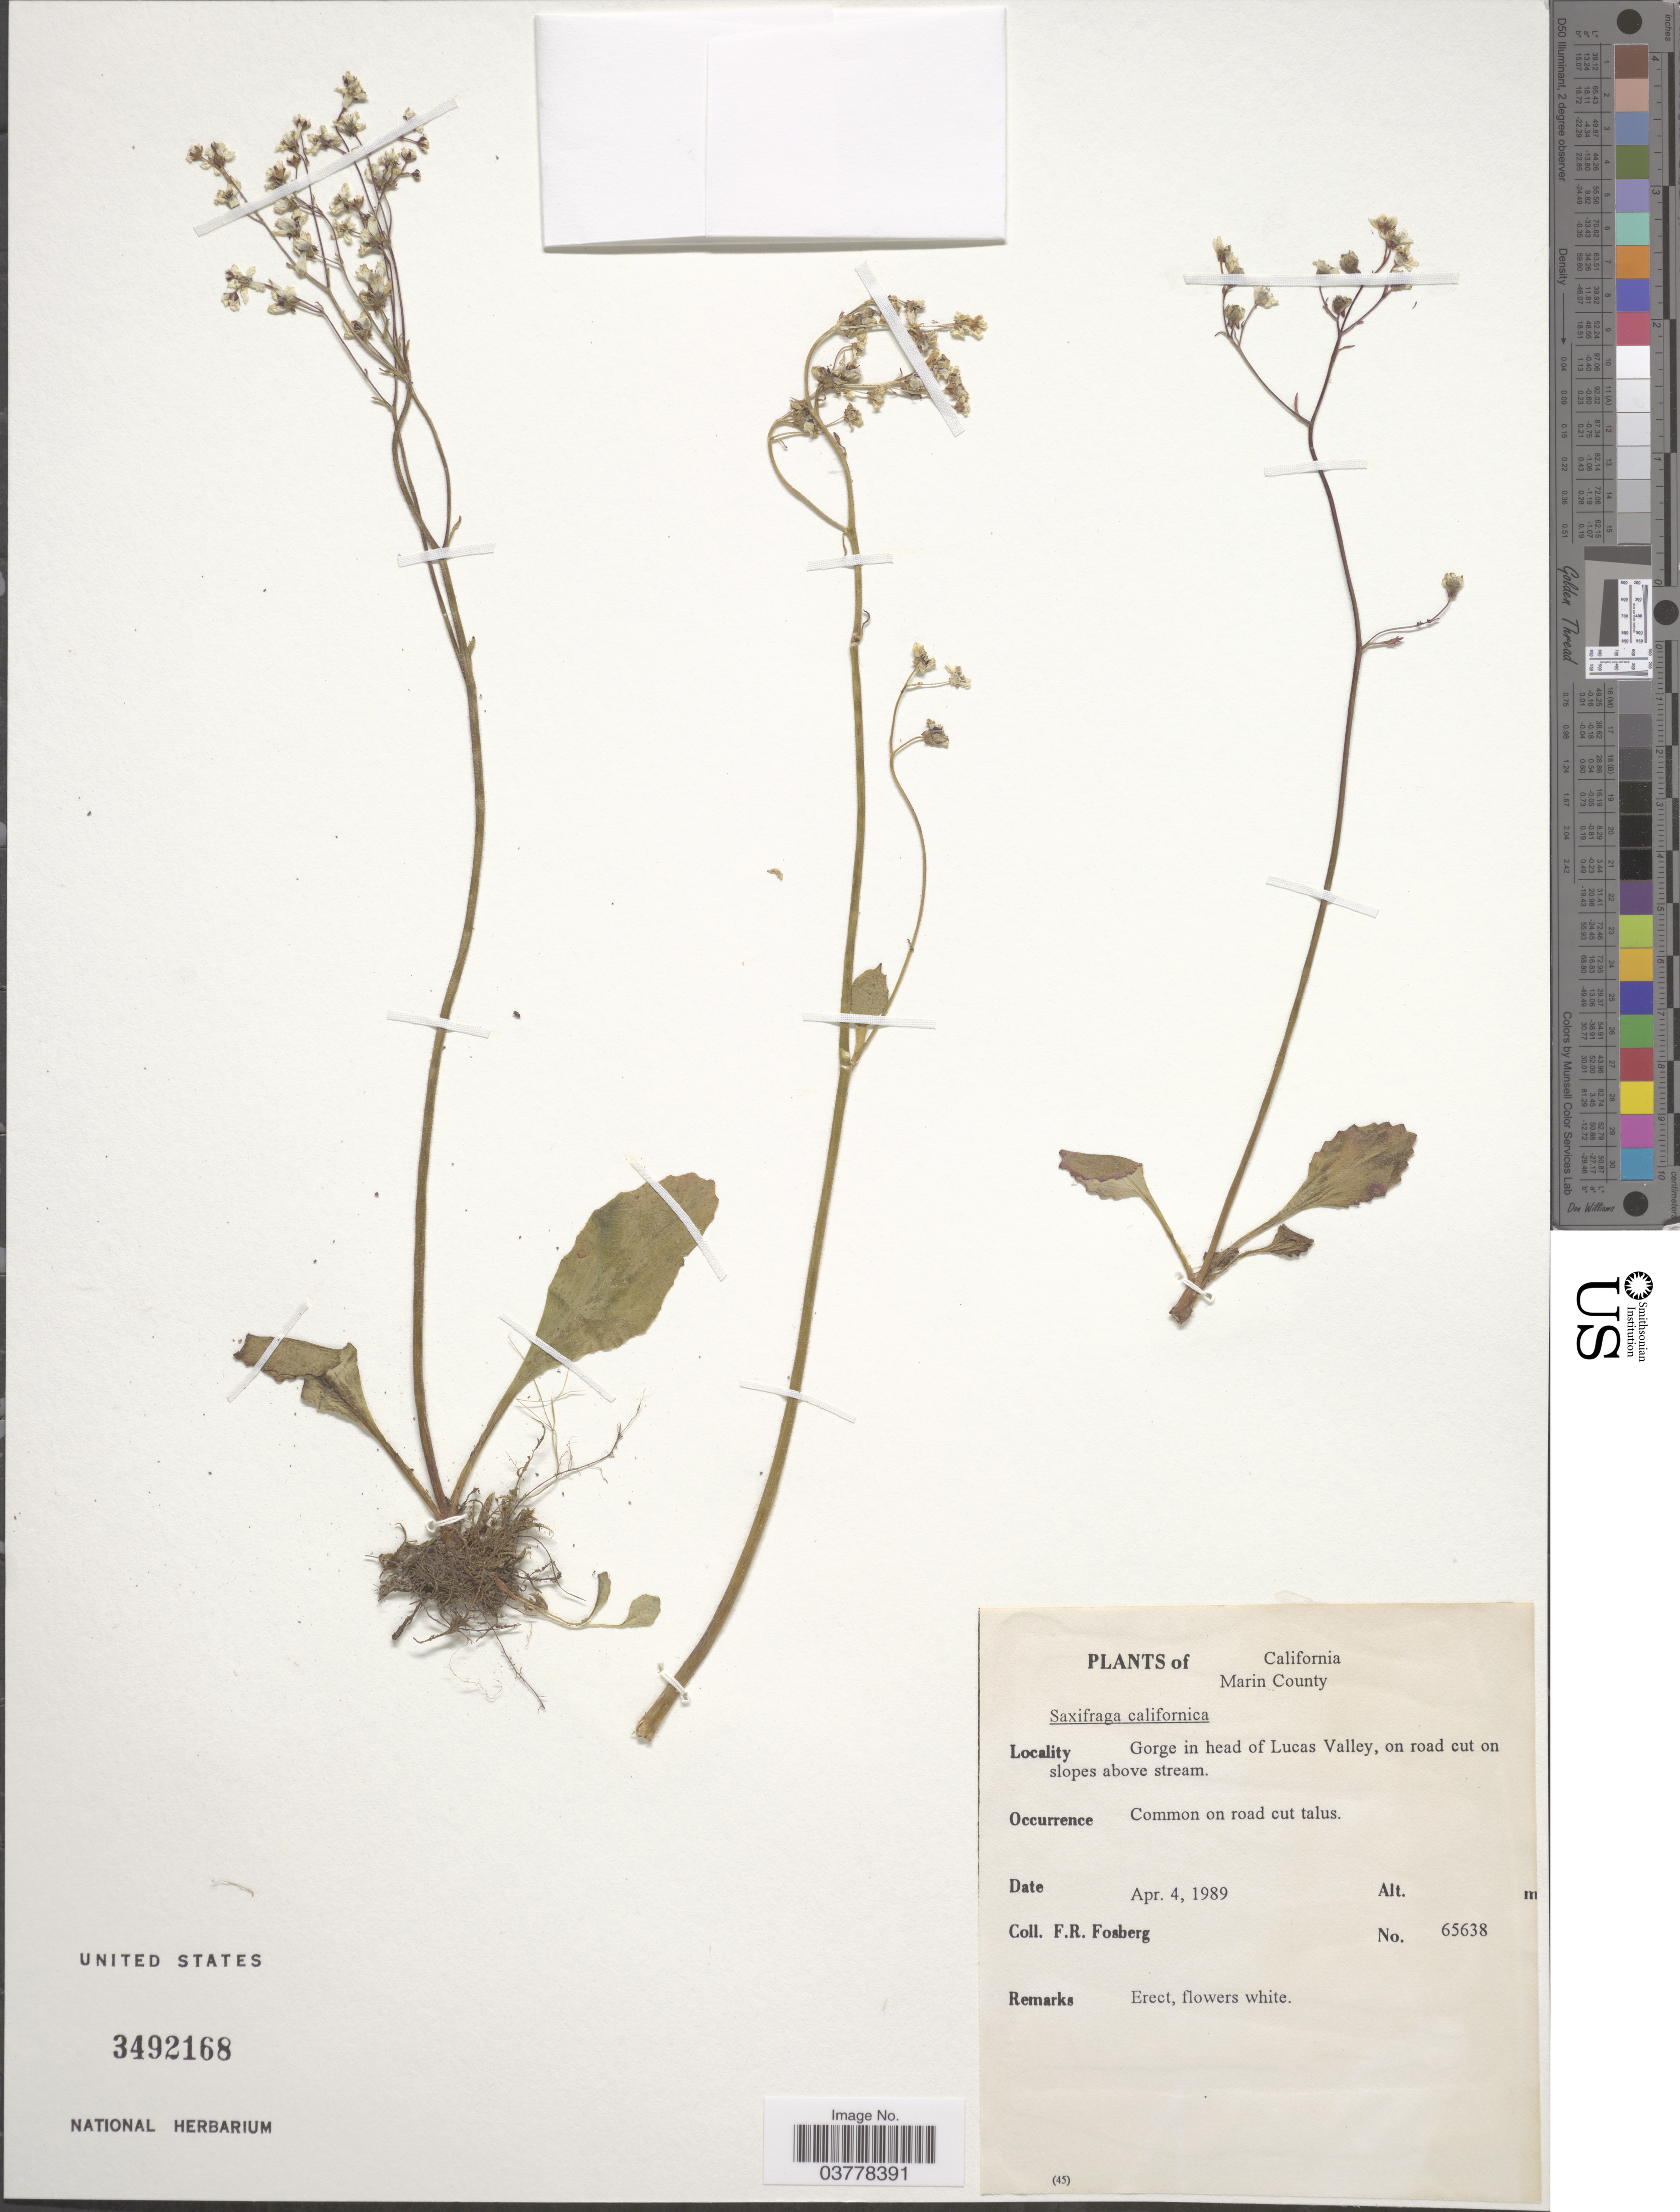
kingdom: Plantae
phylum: Tracheophyta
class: Magnoliopsida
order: Saxifragales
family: Saxifragaceae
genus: Micranthes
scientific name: Micranthes californica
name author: (Greene) Small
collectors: F. R. Fosberg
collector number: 65638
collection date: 1989-04-04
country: United States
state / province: California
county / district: Marin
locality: Marin County. Gorge in head of Lucas Valley, on road cut on slopes above stream.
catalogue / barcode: US 3492168